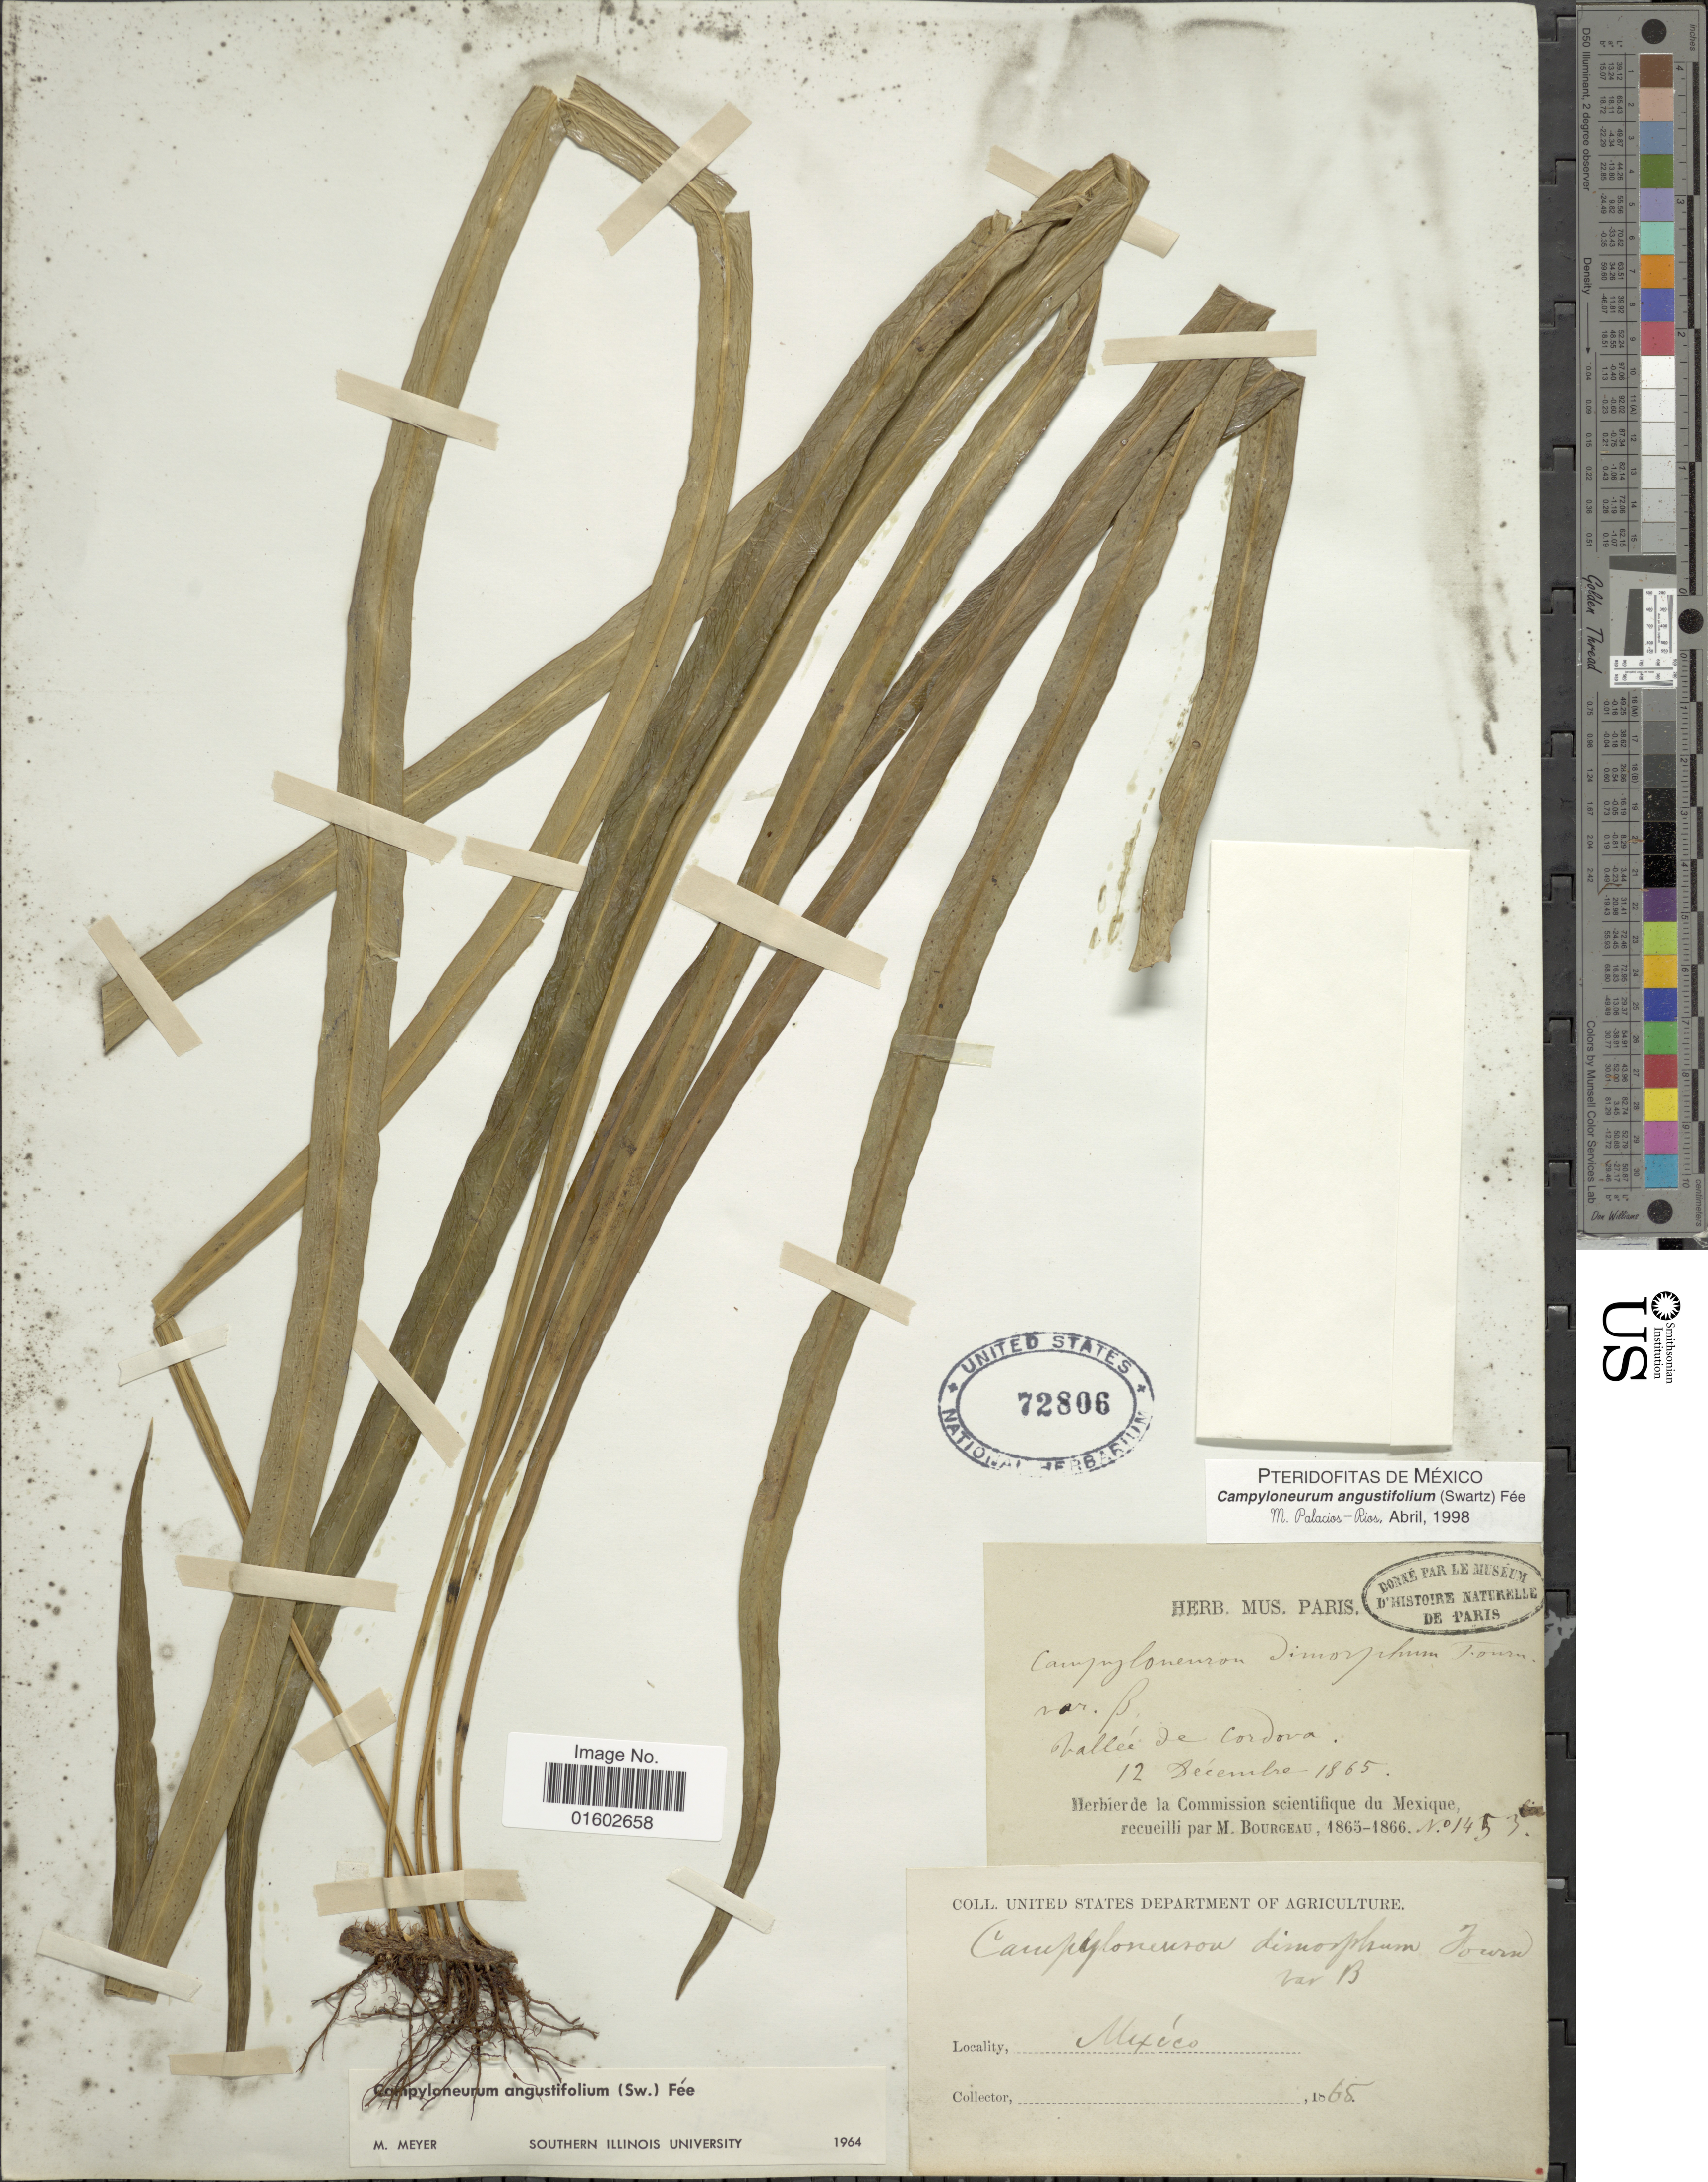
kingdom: Plantae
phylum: Tracheophyta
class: Polypodiopsida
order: Polypodiales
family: Polypodiaceae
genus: Campyloneurum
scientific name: Campyloneurum angustifolium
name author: (Sw.) Fée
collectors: M. Bourgeau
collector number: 1453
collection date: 1865-12-12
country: Mexico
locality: Herbierde la Commission scientifique du Mexique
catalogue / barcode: US 72806